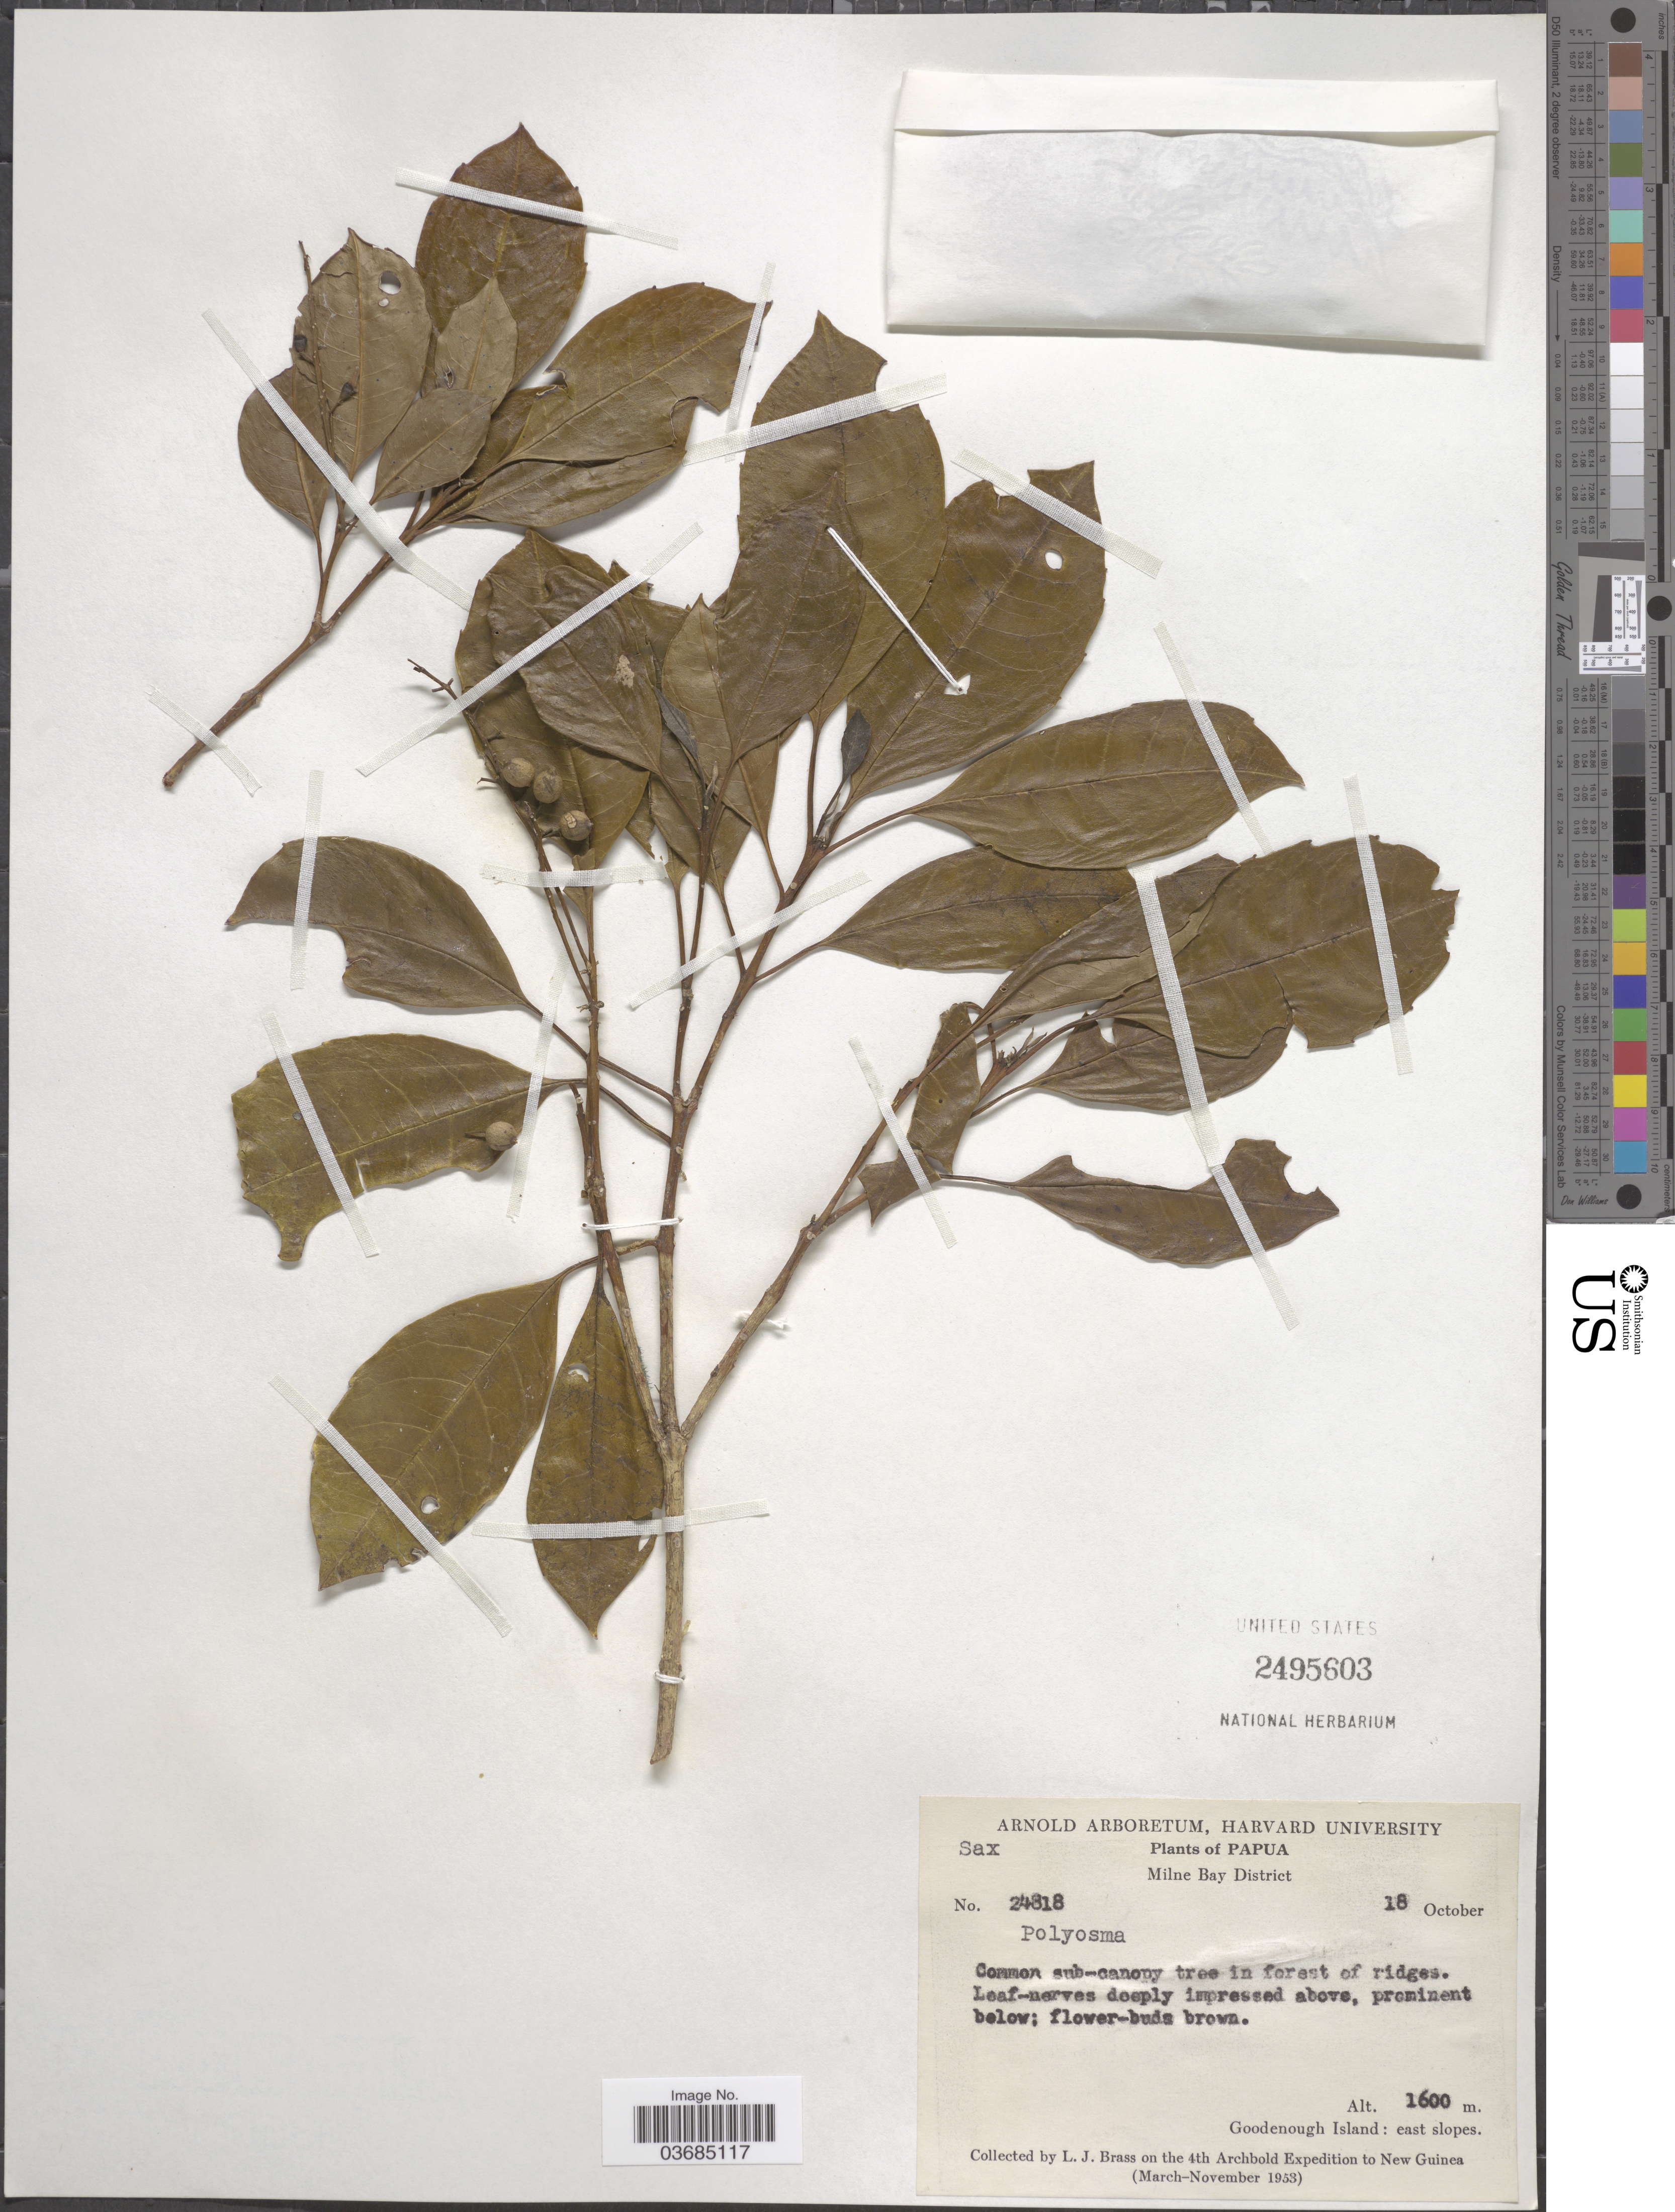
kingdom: Plantae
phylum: Tracheophyta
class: Magnoliopsida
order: Escalloniales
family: Escalloniaceae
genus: Polyosma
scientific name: Polyosma sp.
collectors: L. J. Brass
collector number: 24818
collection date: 1953-10-18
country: Papua New Guinea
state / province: Milne Bay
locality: Milne Bay District. Goodenough Island: east slopes. On the 4th Archbold Expedition to New Guinea (March-November 1953).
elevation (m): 1600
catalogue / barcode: US 2495603